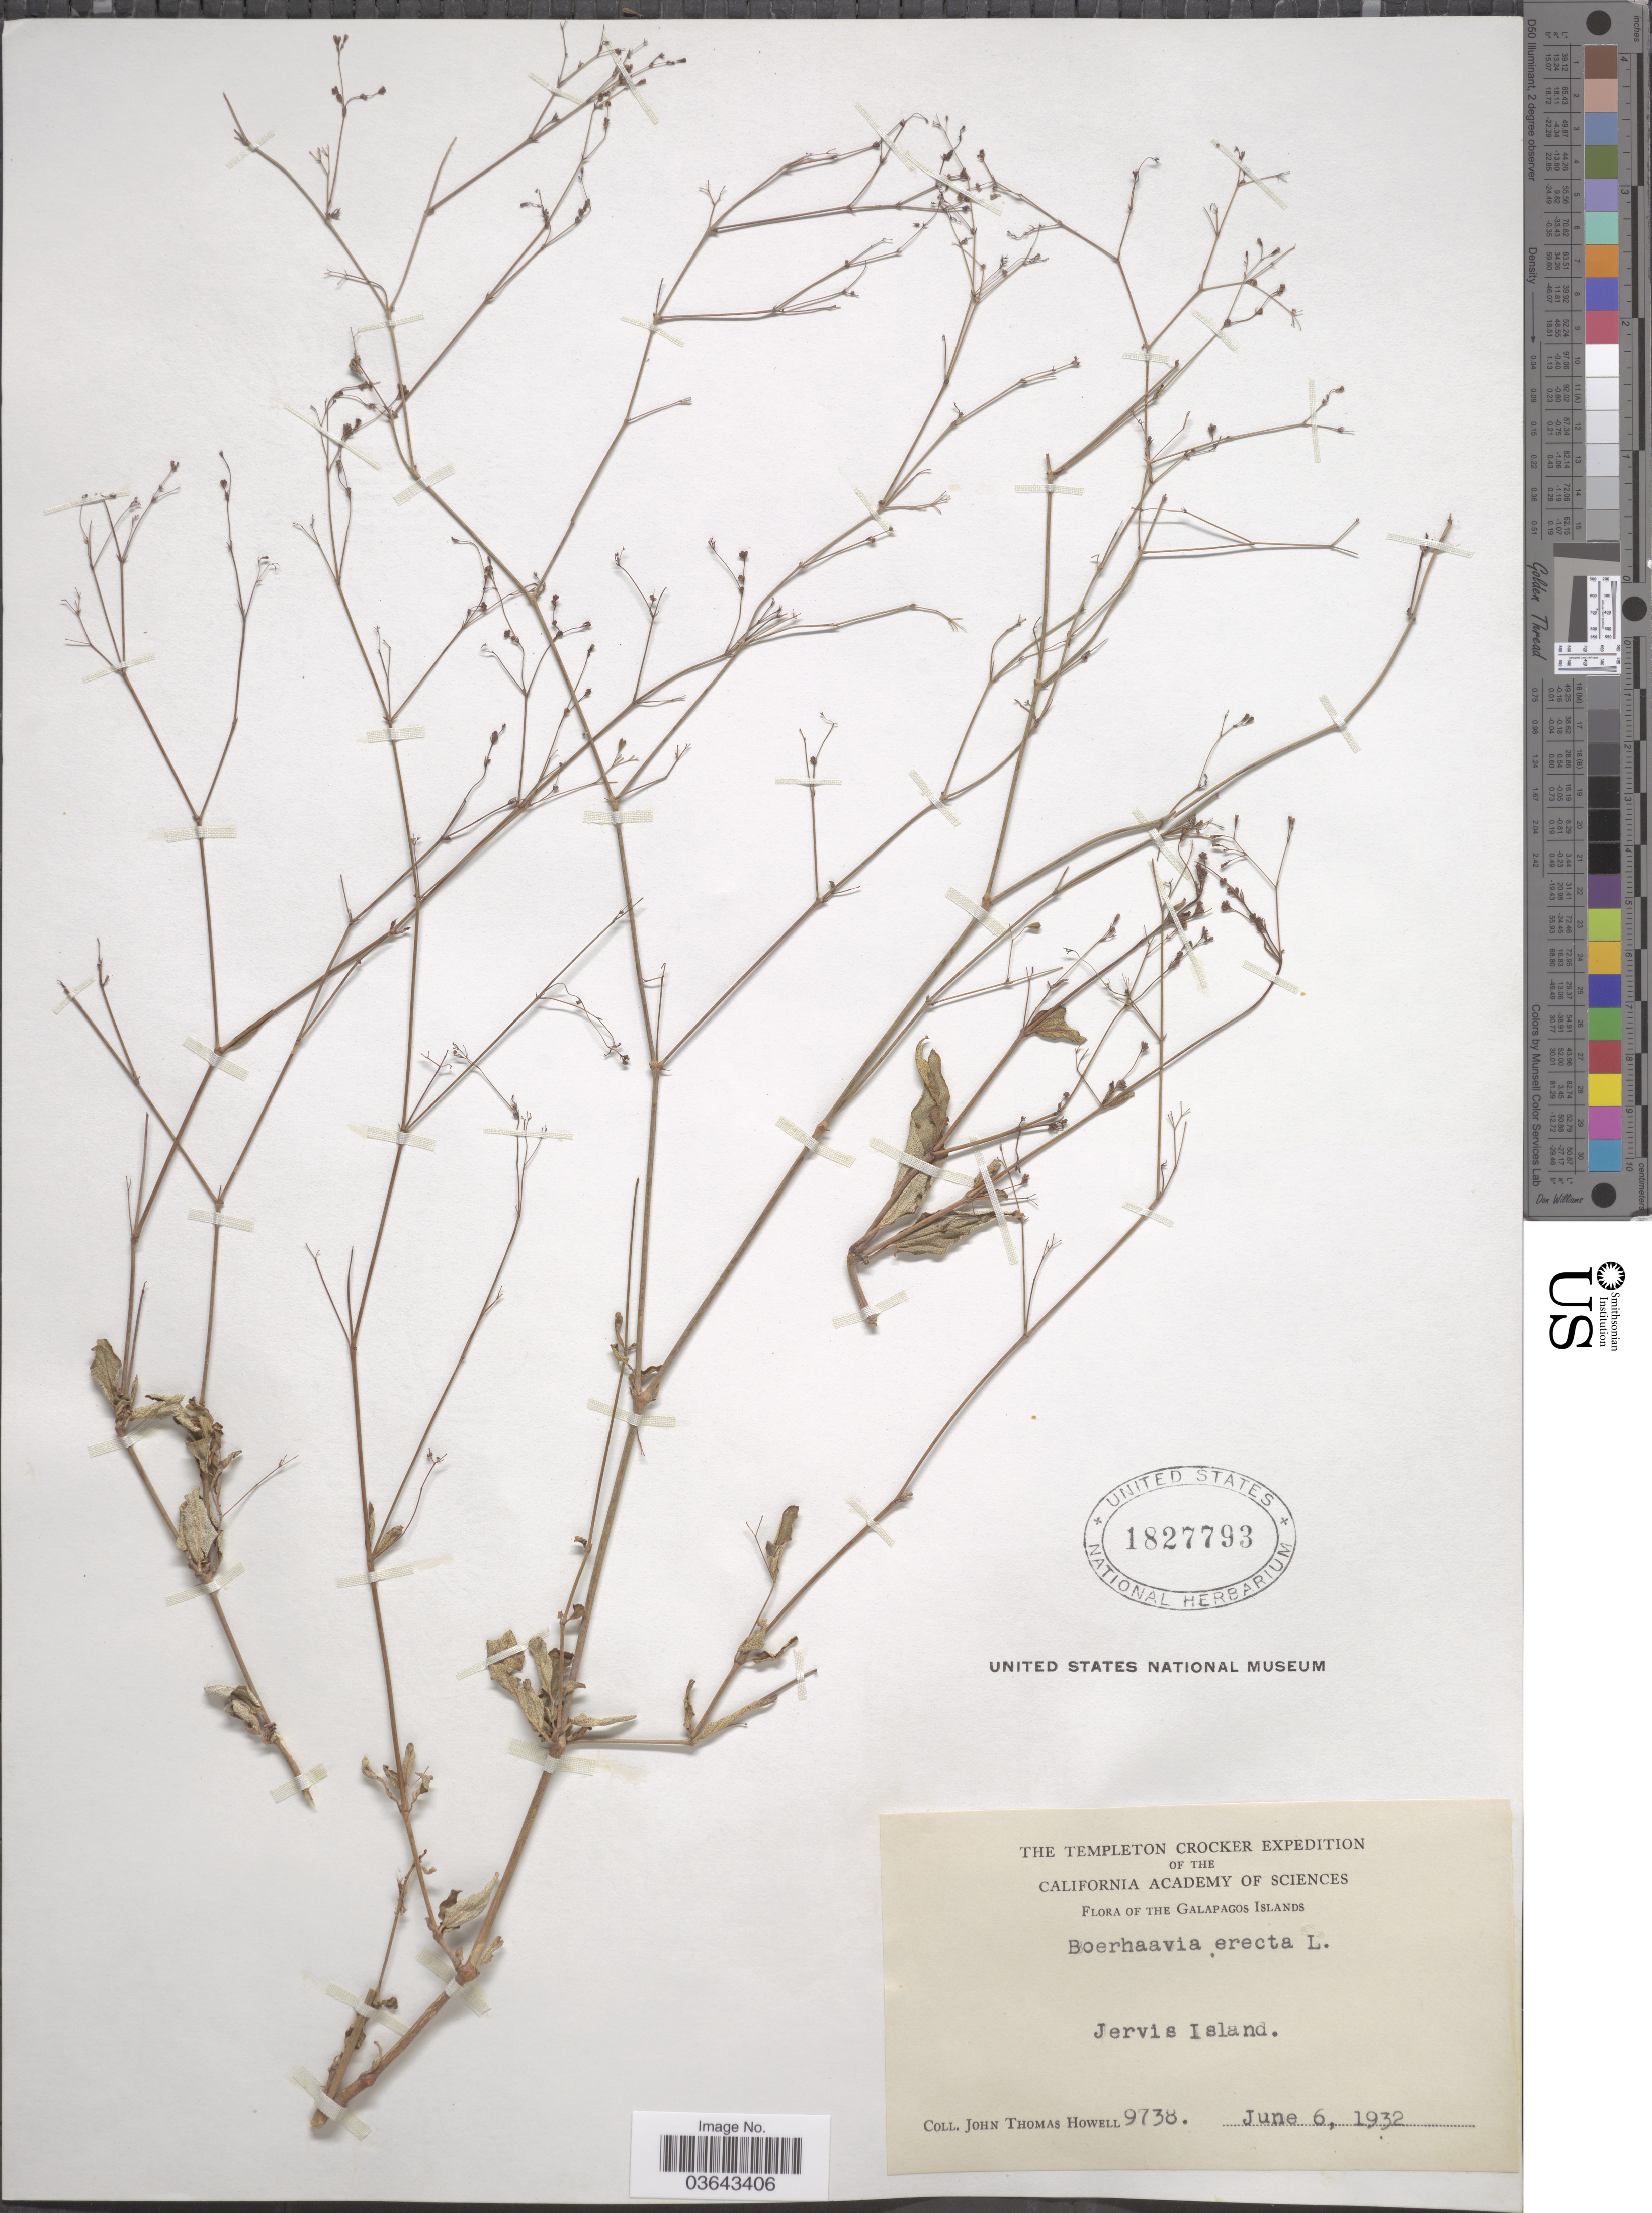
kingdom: Plantae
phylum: Tracheophyta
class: Magnoliopsida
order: Caryophyllales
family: Nyctaginaceae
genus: Boerhavia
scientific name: Boerhavia erecta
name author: L.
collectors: J. T. Howell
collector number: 9738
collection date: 1932-06-06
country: Ecuador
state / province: Colón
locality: The Galapagos Islands. Jervis Island.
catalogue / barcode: US 1827793